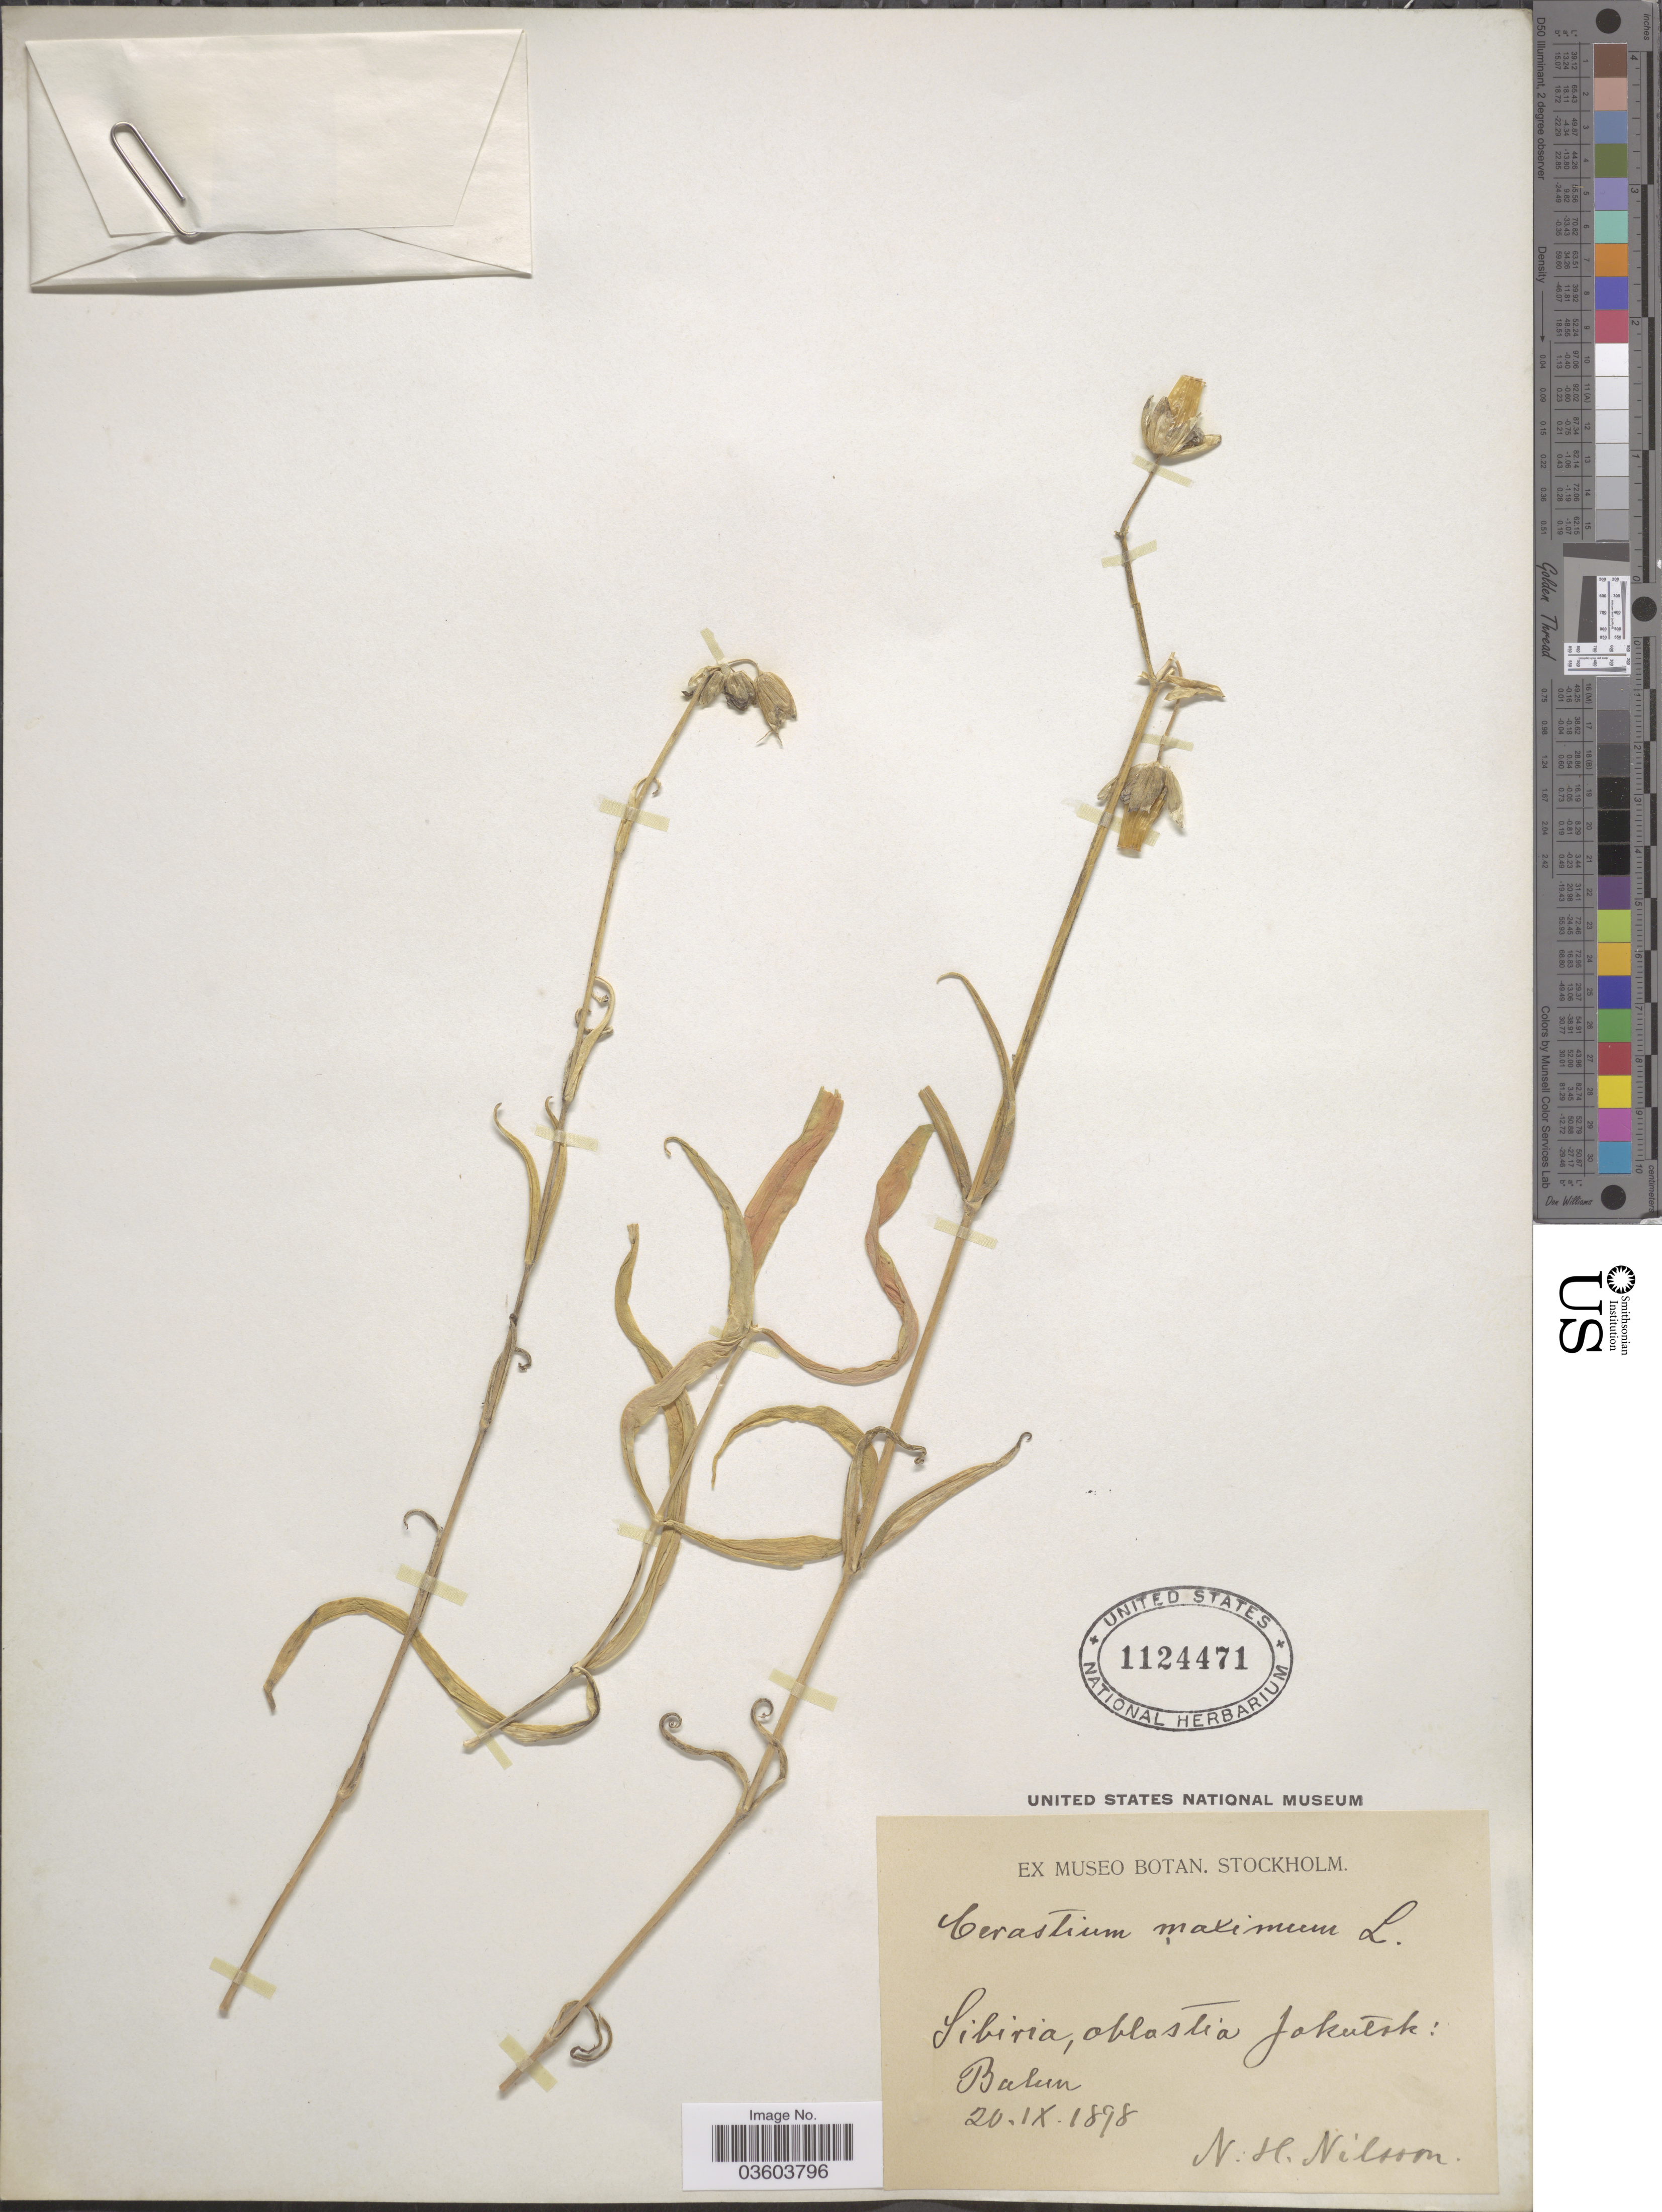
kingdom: Plantae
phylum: Tracheophyta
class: Magnoliopsida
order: Caryophyllales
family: Caryophyllaceae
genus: Cerastium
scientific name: Cerastium maximum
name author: L.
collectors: N. H. Nilsson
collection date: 1898-09-20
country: Russian Federation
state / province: Sakha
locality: Sibiria, oblastia Jakutsk: Balun.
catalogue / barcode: US 1124471